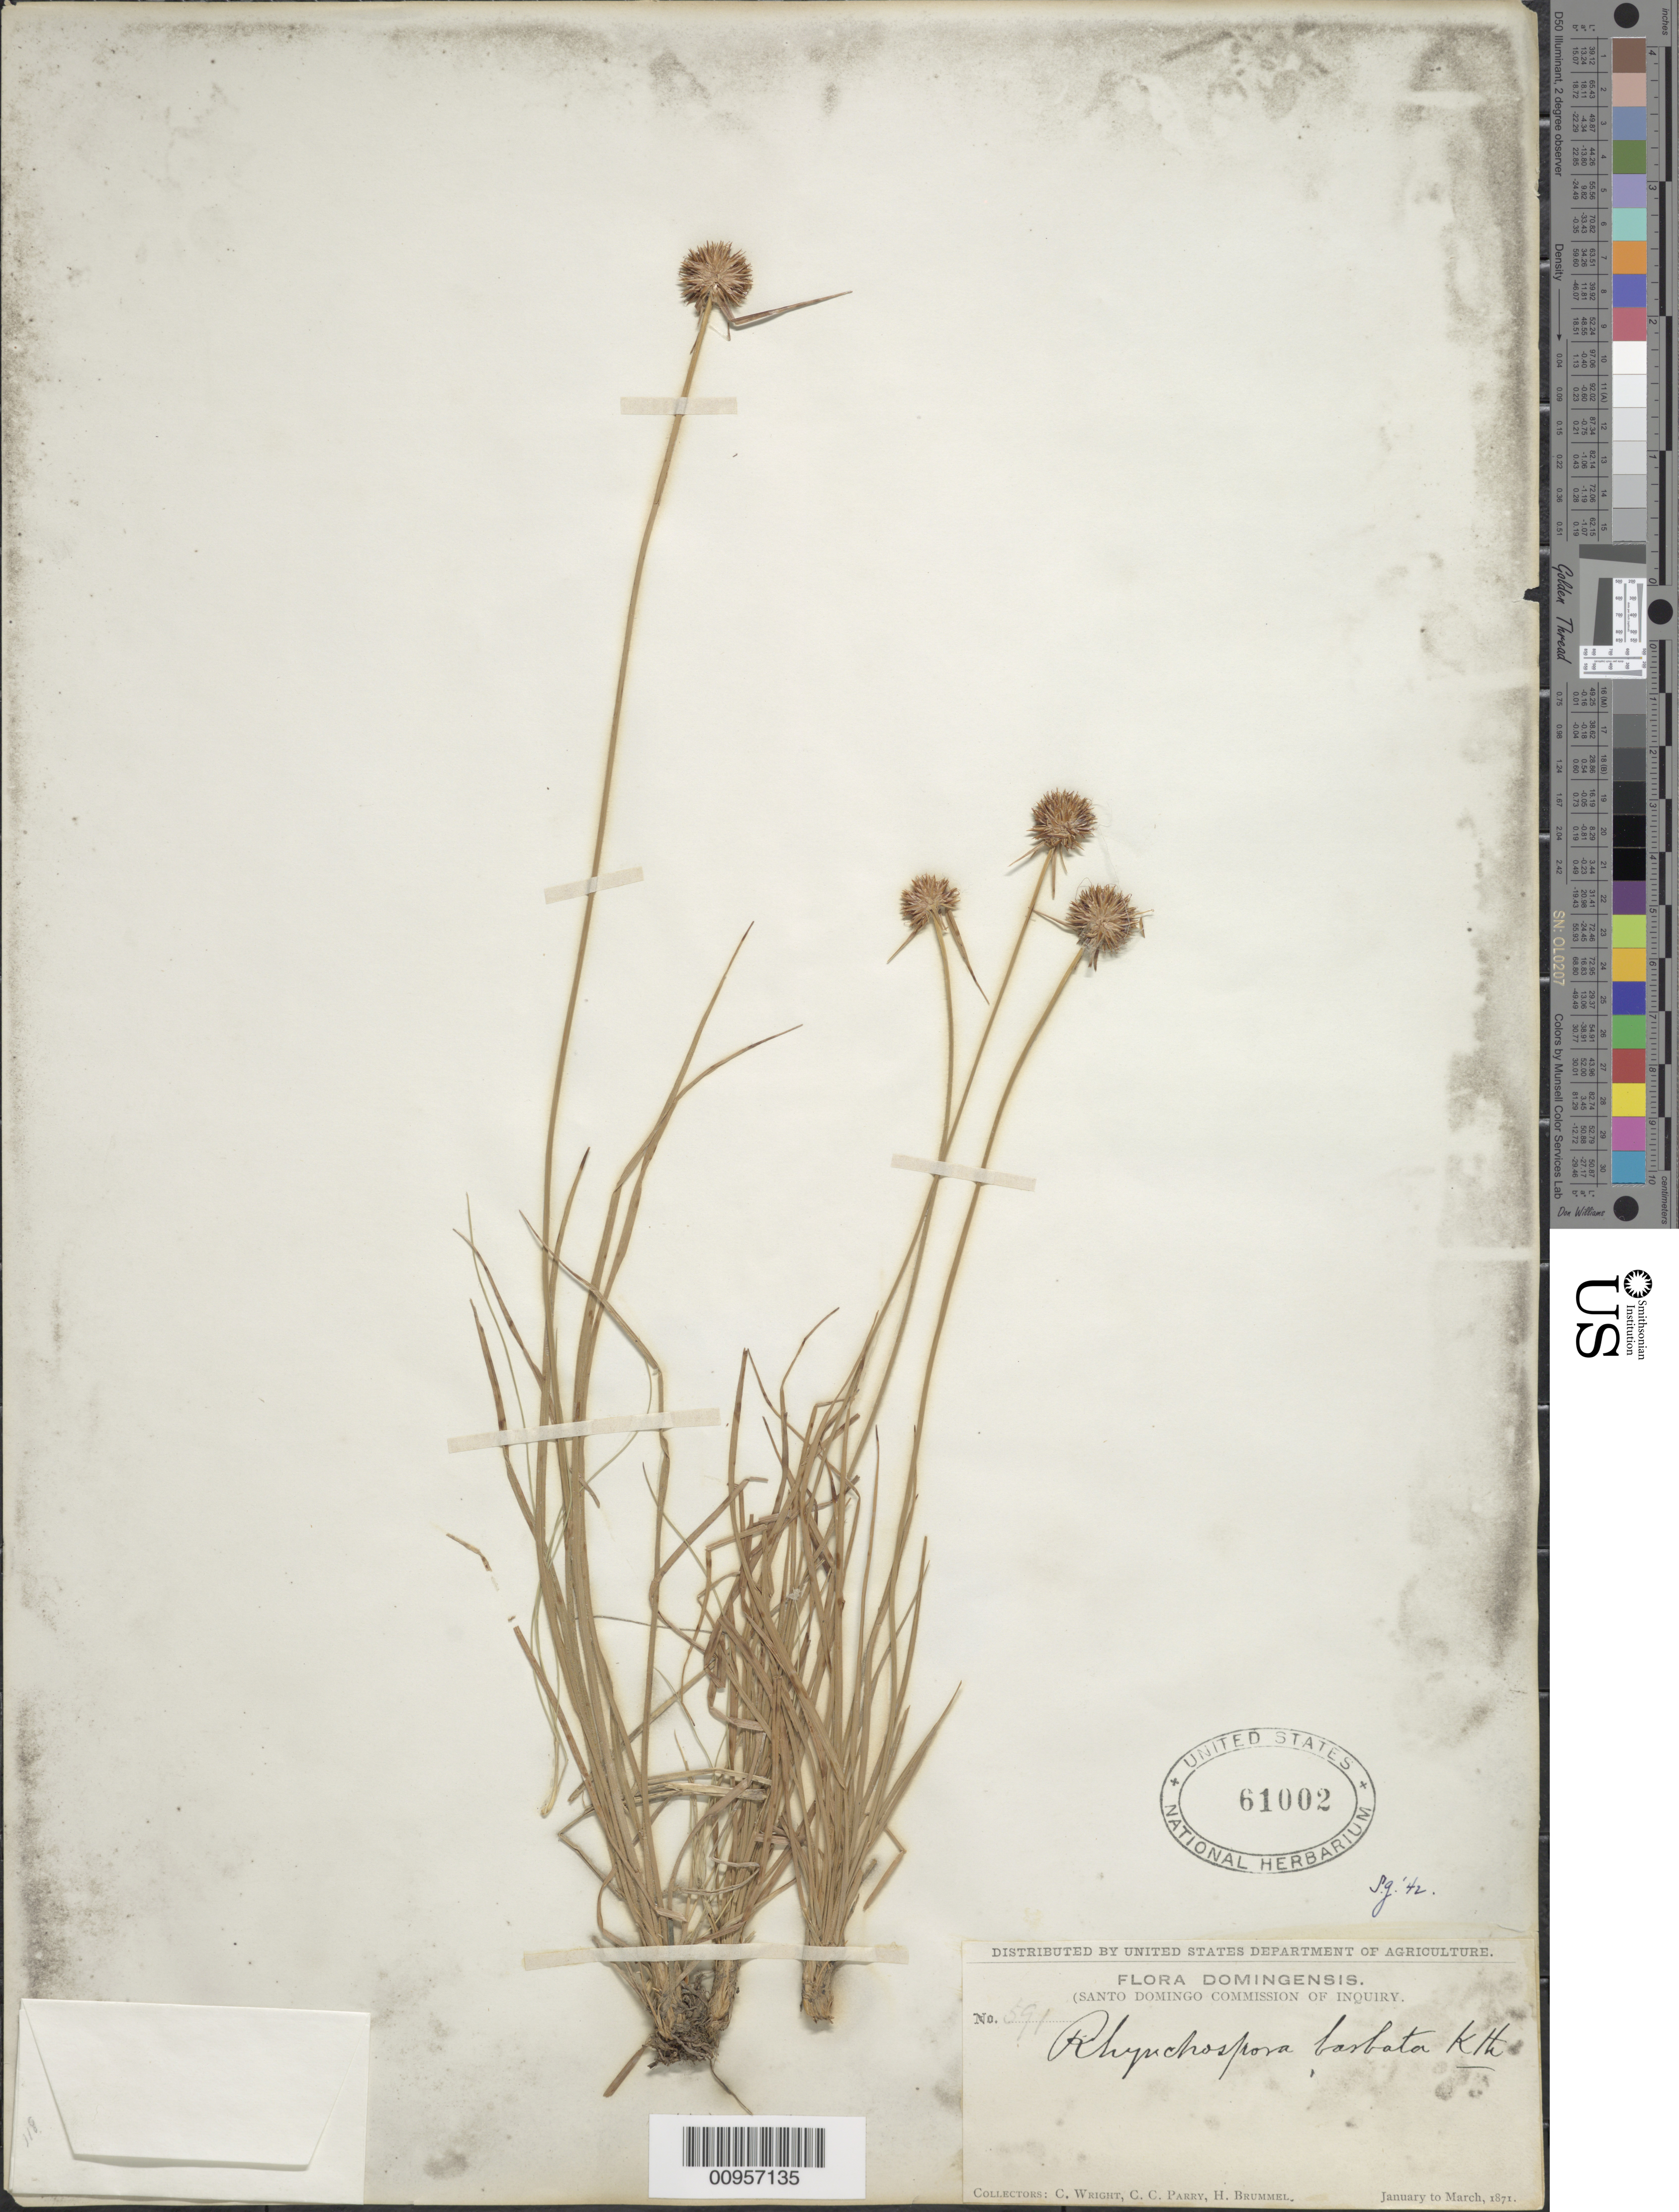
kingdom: Plantae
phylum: Tracheophyta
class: Liliopsida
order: Poales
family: Cyperaceae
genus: Rhynchospora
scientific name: Rhynchospora barbata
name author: (Vahl) Kunth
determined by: Alves, K.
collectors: C. Wright, C. C. Parry & H. Brummel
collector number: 591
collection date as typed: Jan 1871 to -- Mar 1871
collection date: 1871-01/1871-03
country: Dominican Republic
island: Hispaniola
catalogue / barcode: US 61002